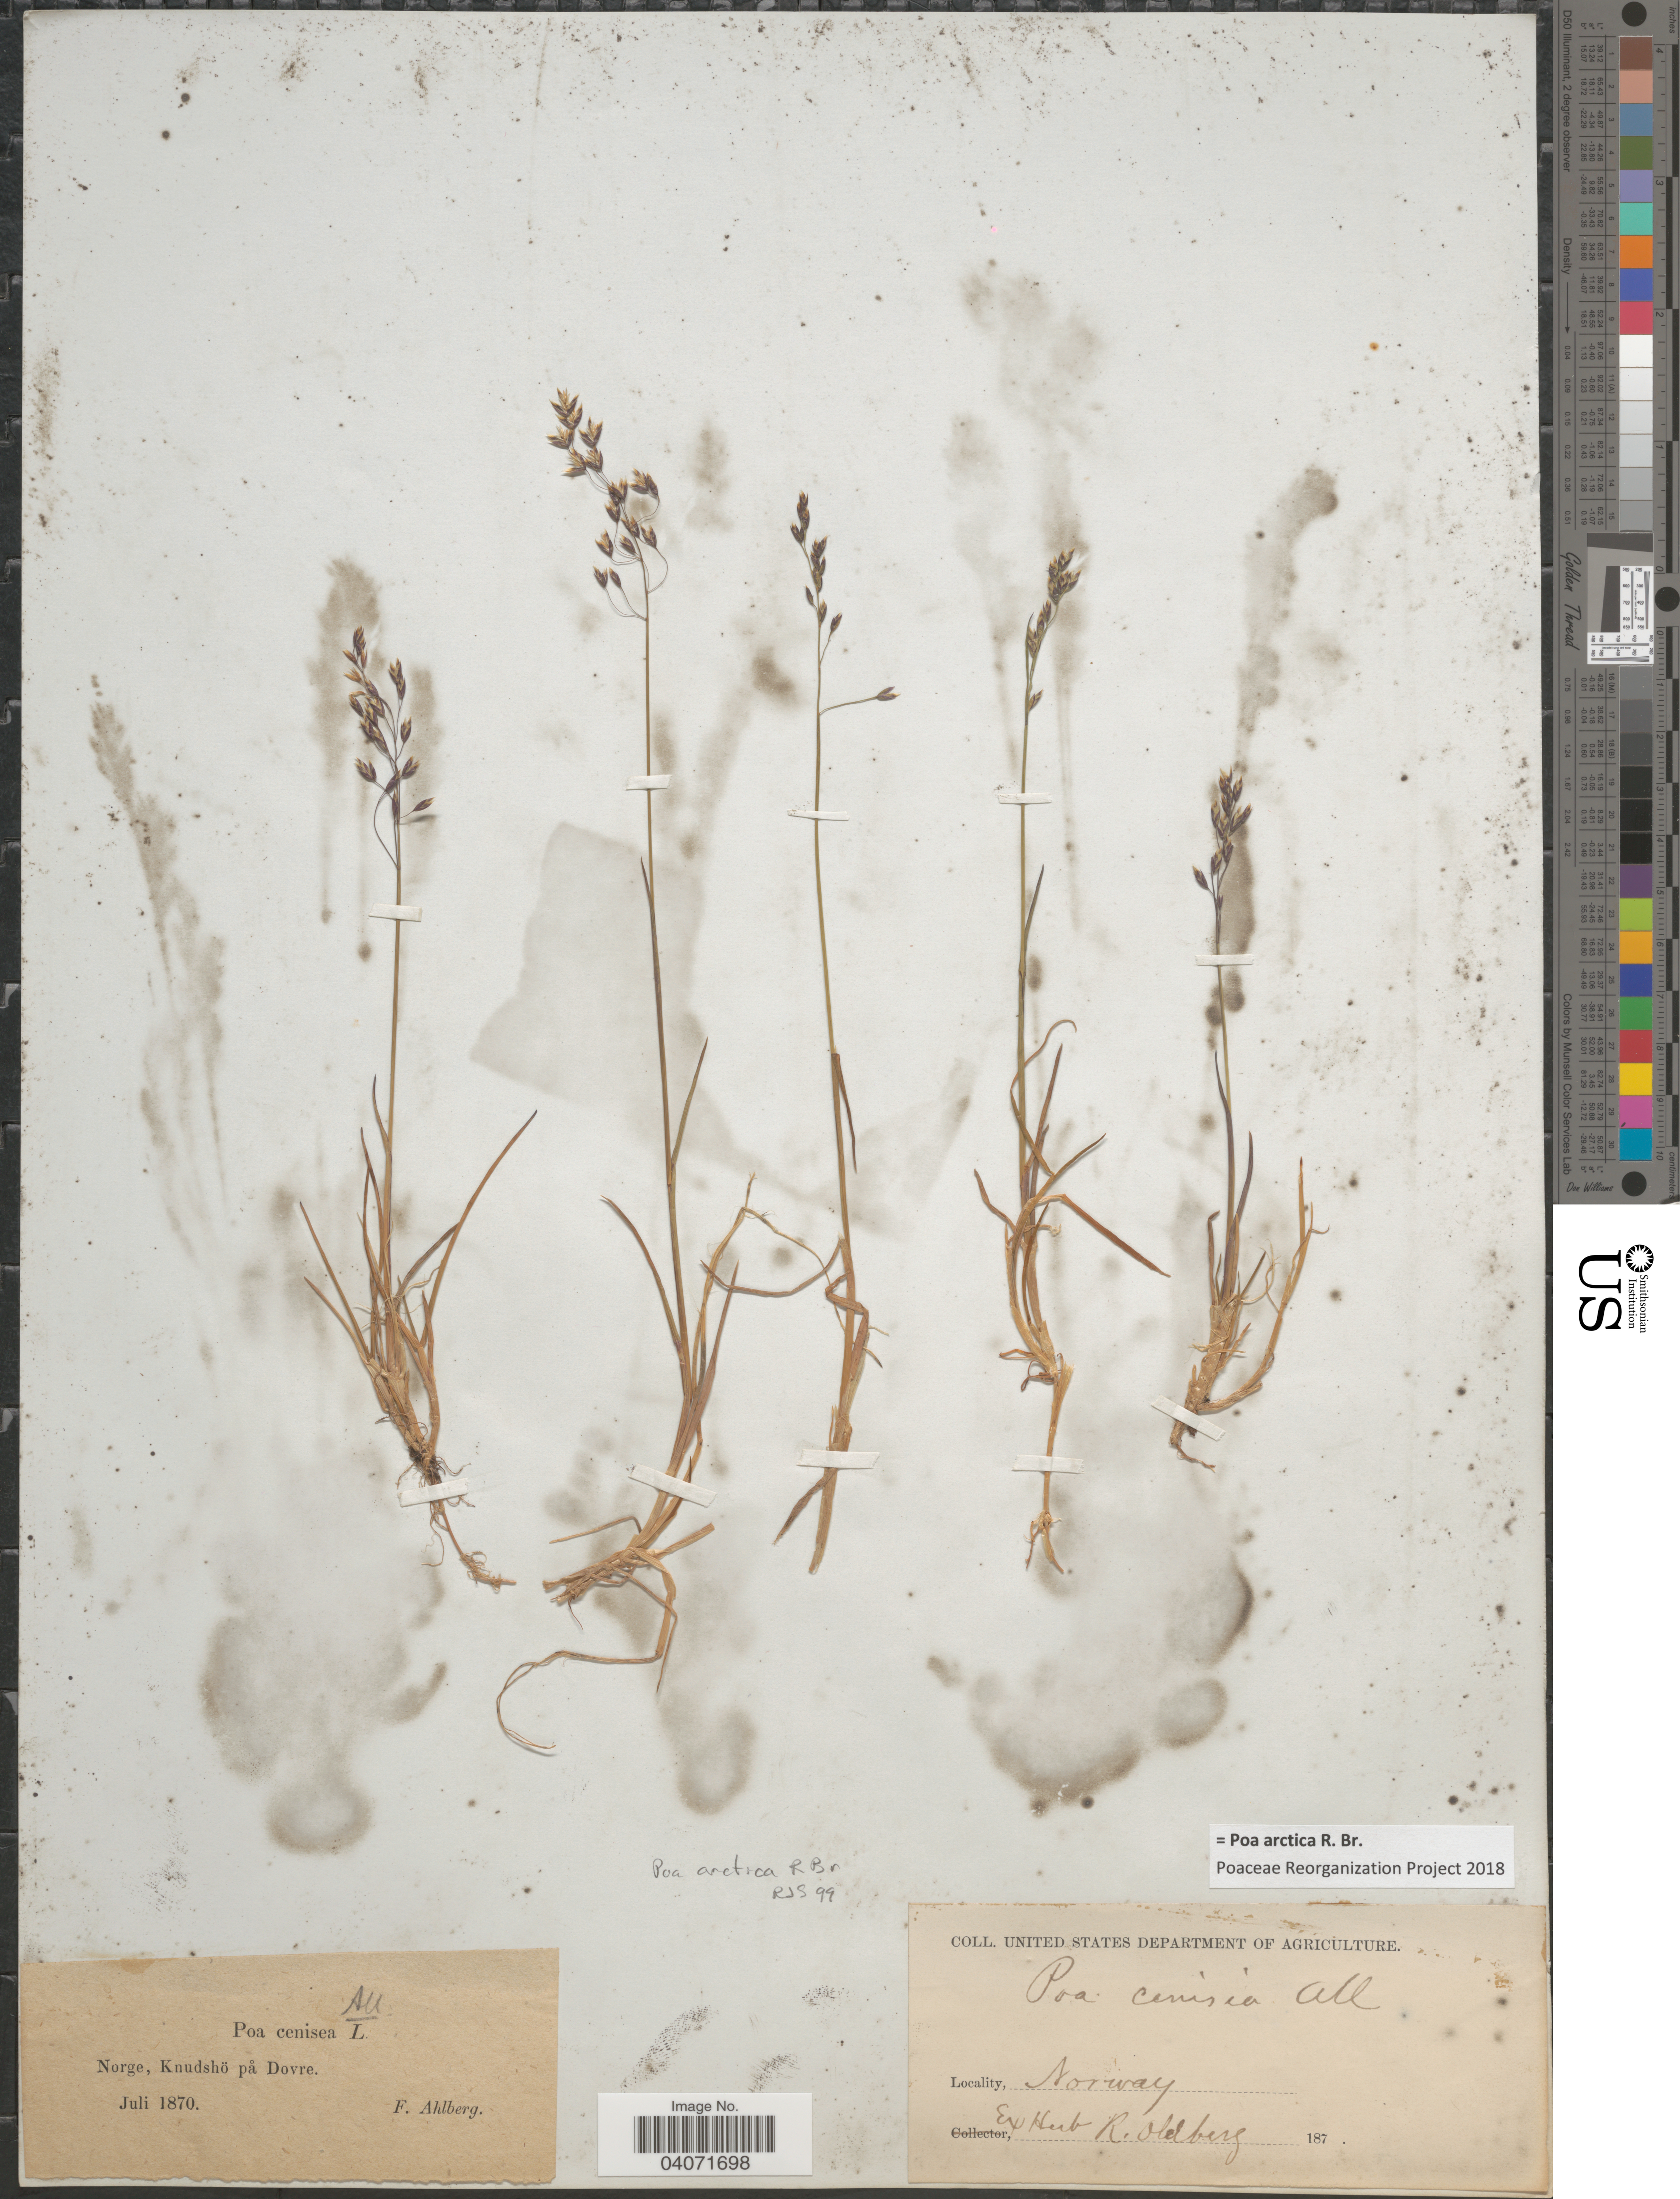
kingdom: Plantae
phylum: Tracheophyta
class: Liliopsida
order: Poales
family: Poaceae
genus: Poa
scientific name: Poa arctica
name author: R. Br.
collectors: F. Ahlberg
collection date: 1870-07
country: Norway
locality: Knudshö på Dovre.